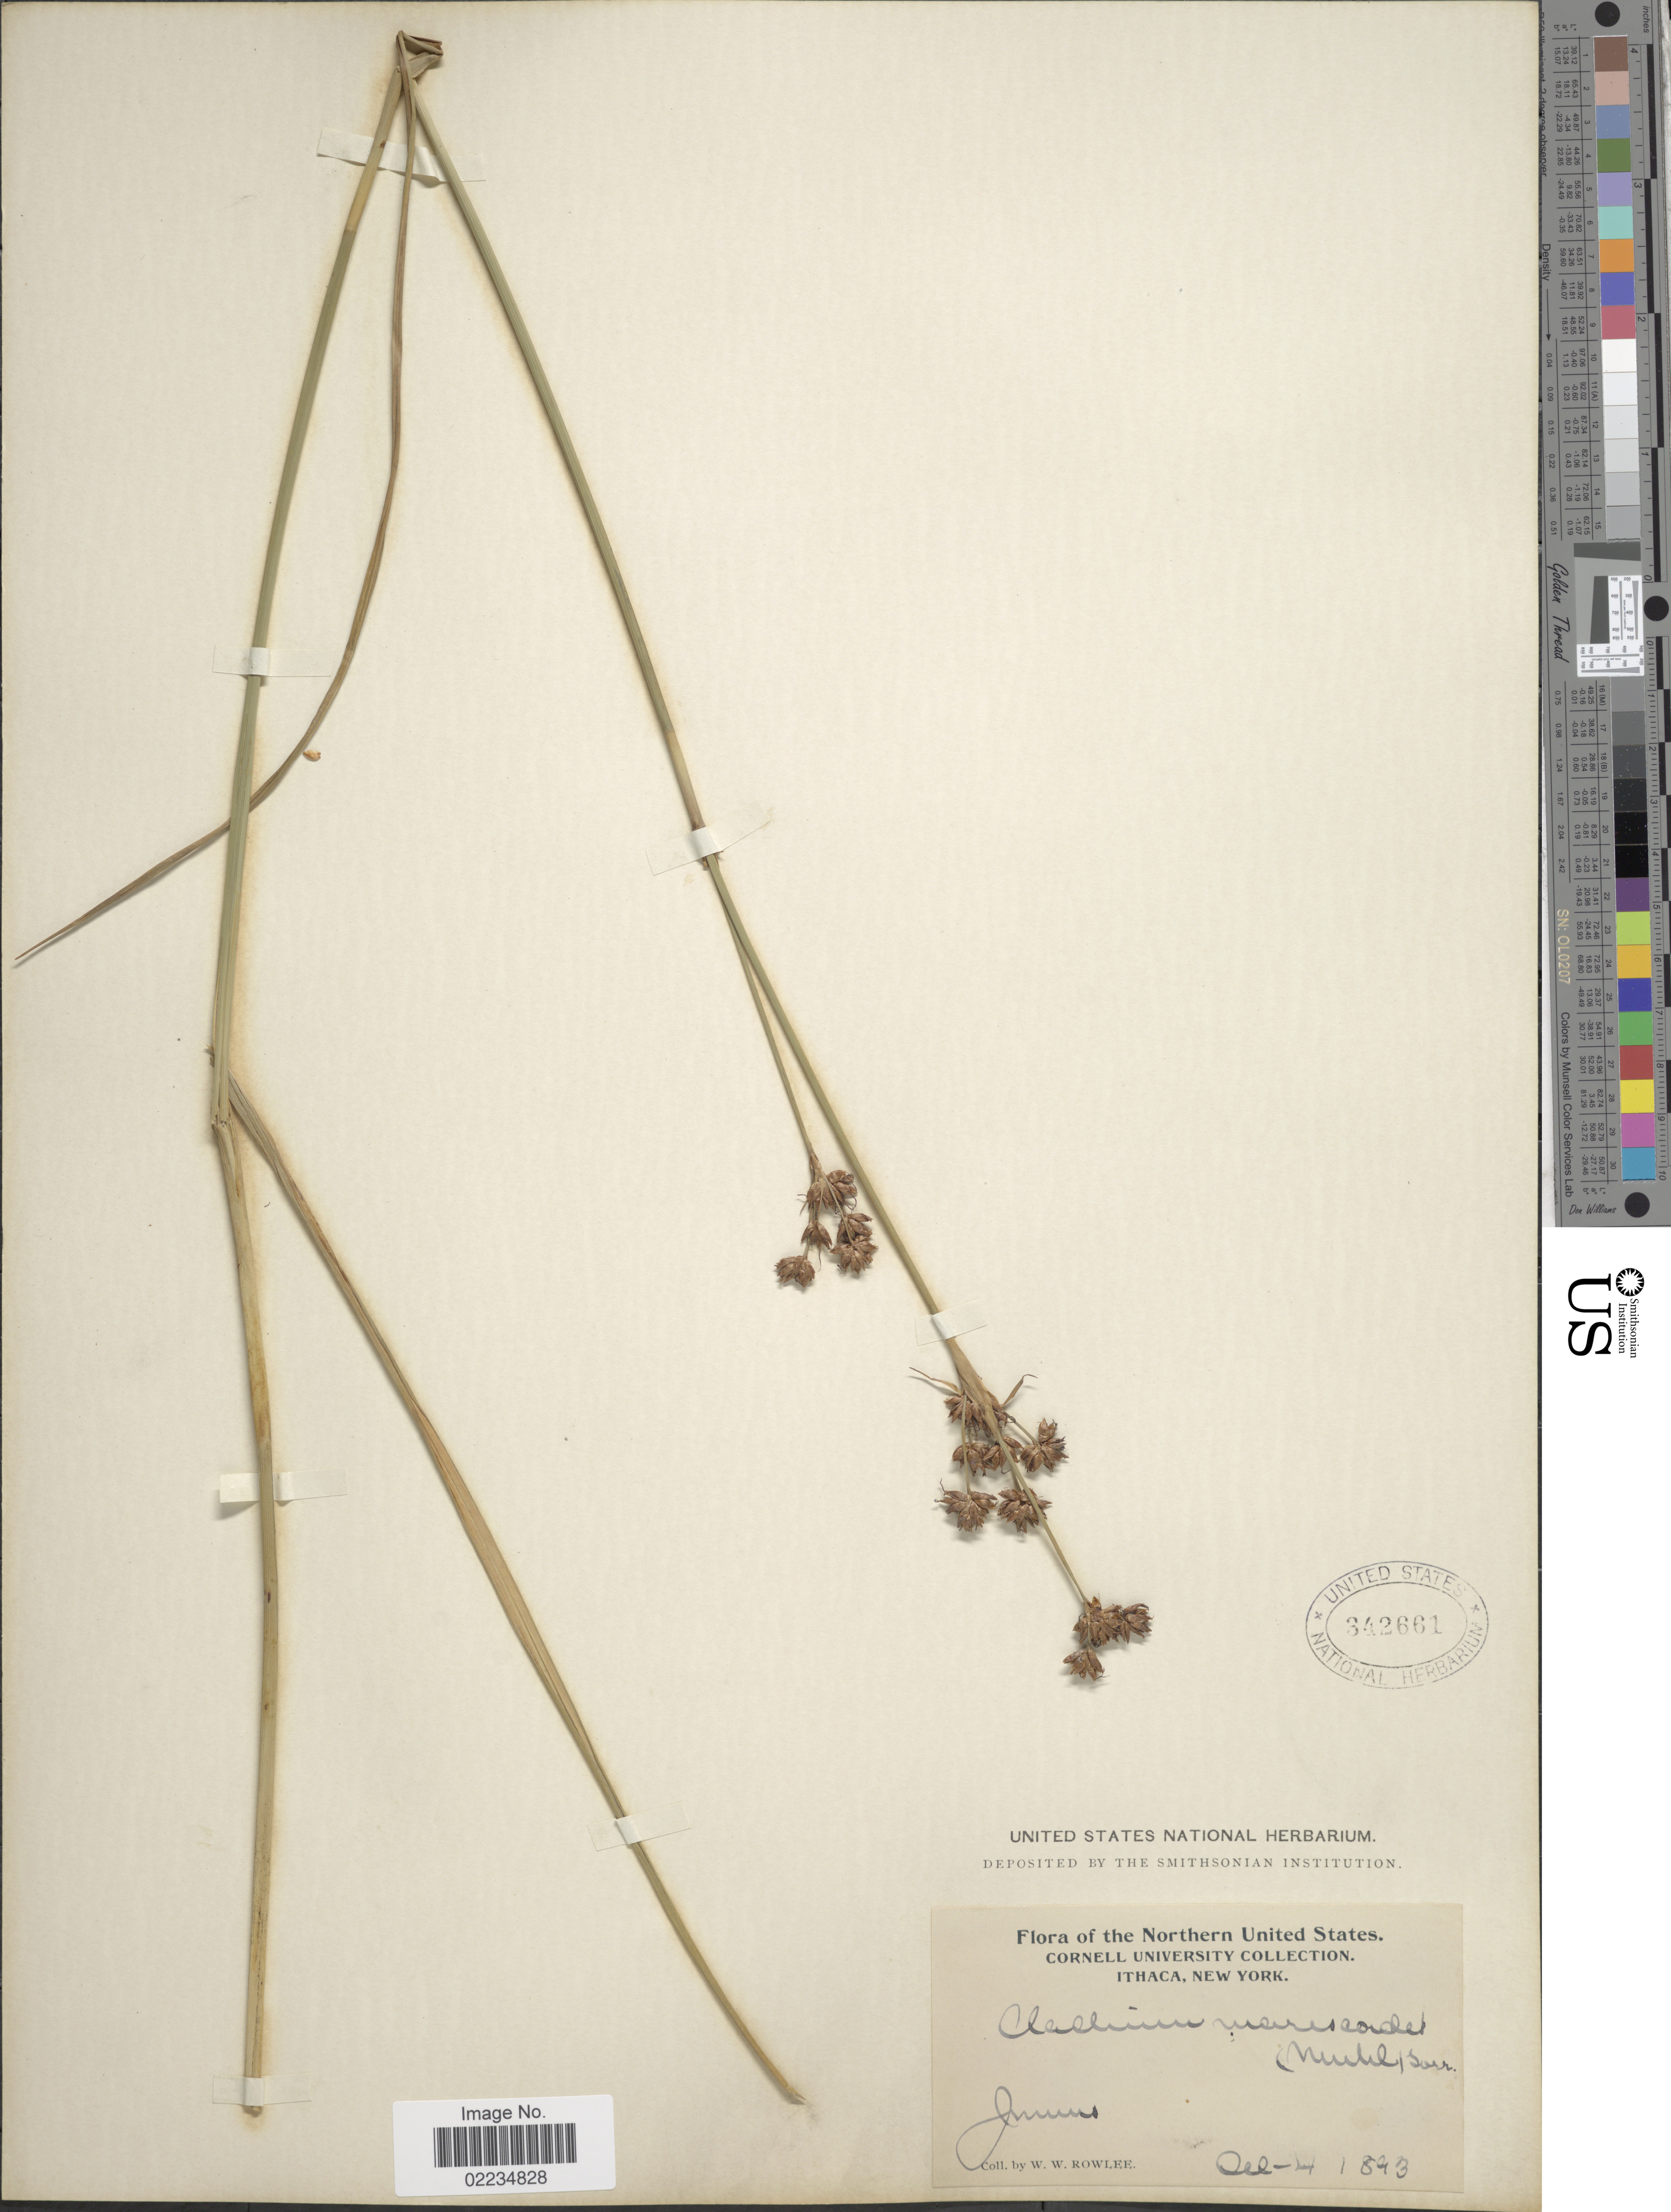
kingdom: Plantae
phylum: Tracheophyta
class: Liliopsida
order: Poales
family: Cyperaceae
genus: Cladium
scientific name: Cladium mariscoides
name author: (Muhl.) Torr.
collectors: W. W. Rowlee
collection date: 1893-10-04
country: United States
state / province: New York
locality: The Northern United States, Ithaca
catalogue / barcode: US 342661